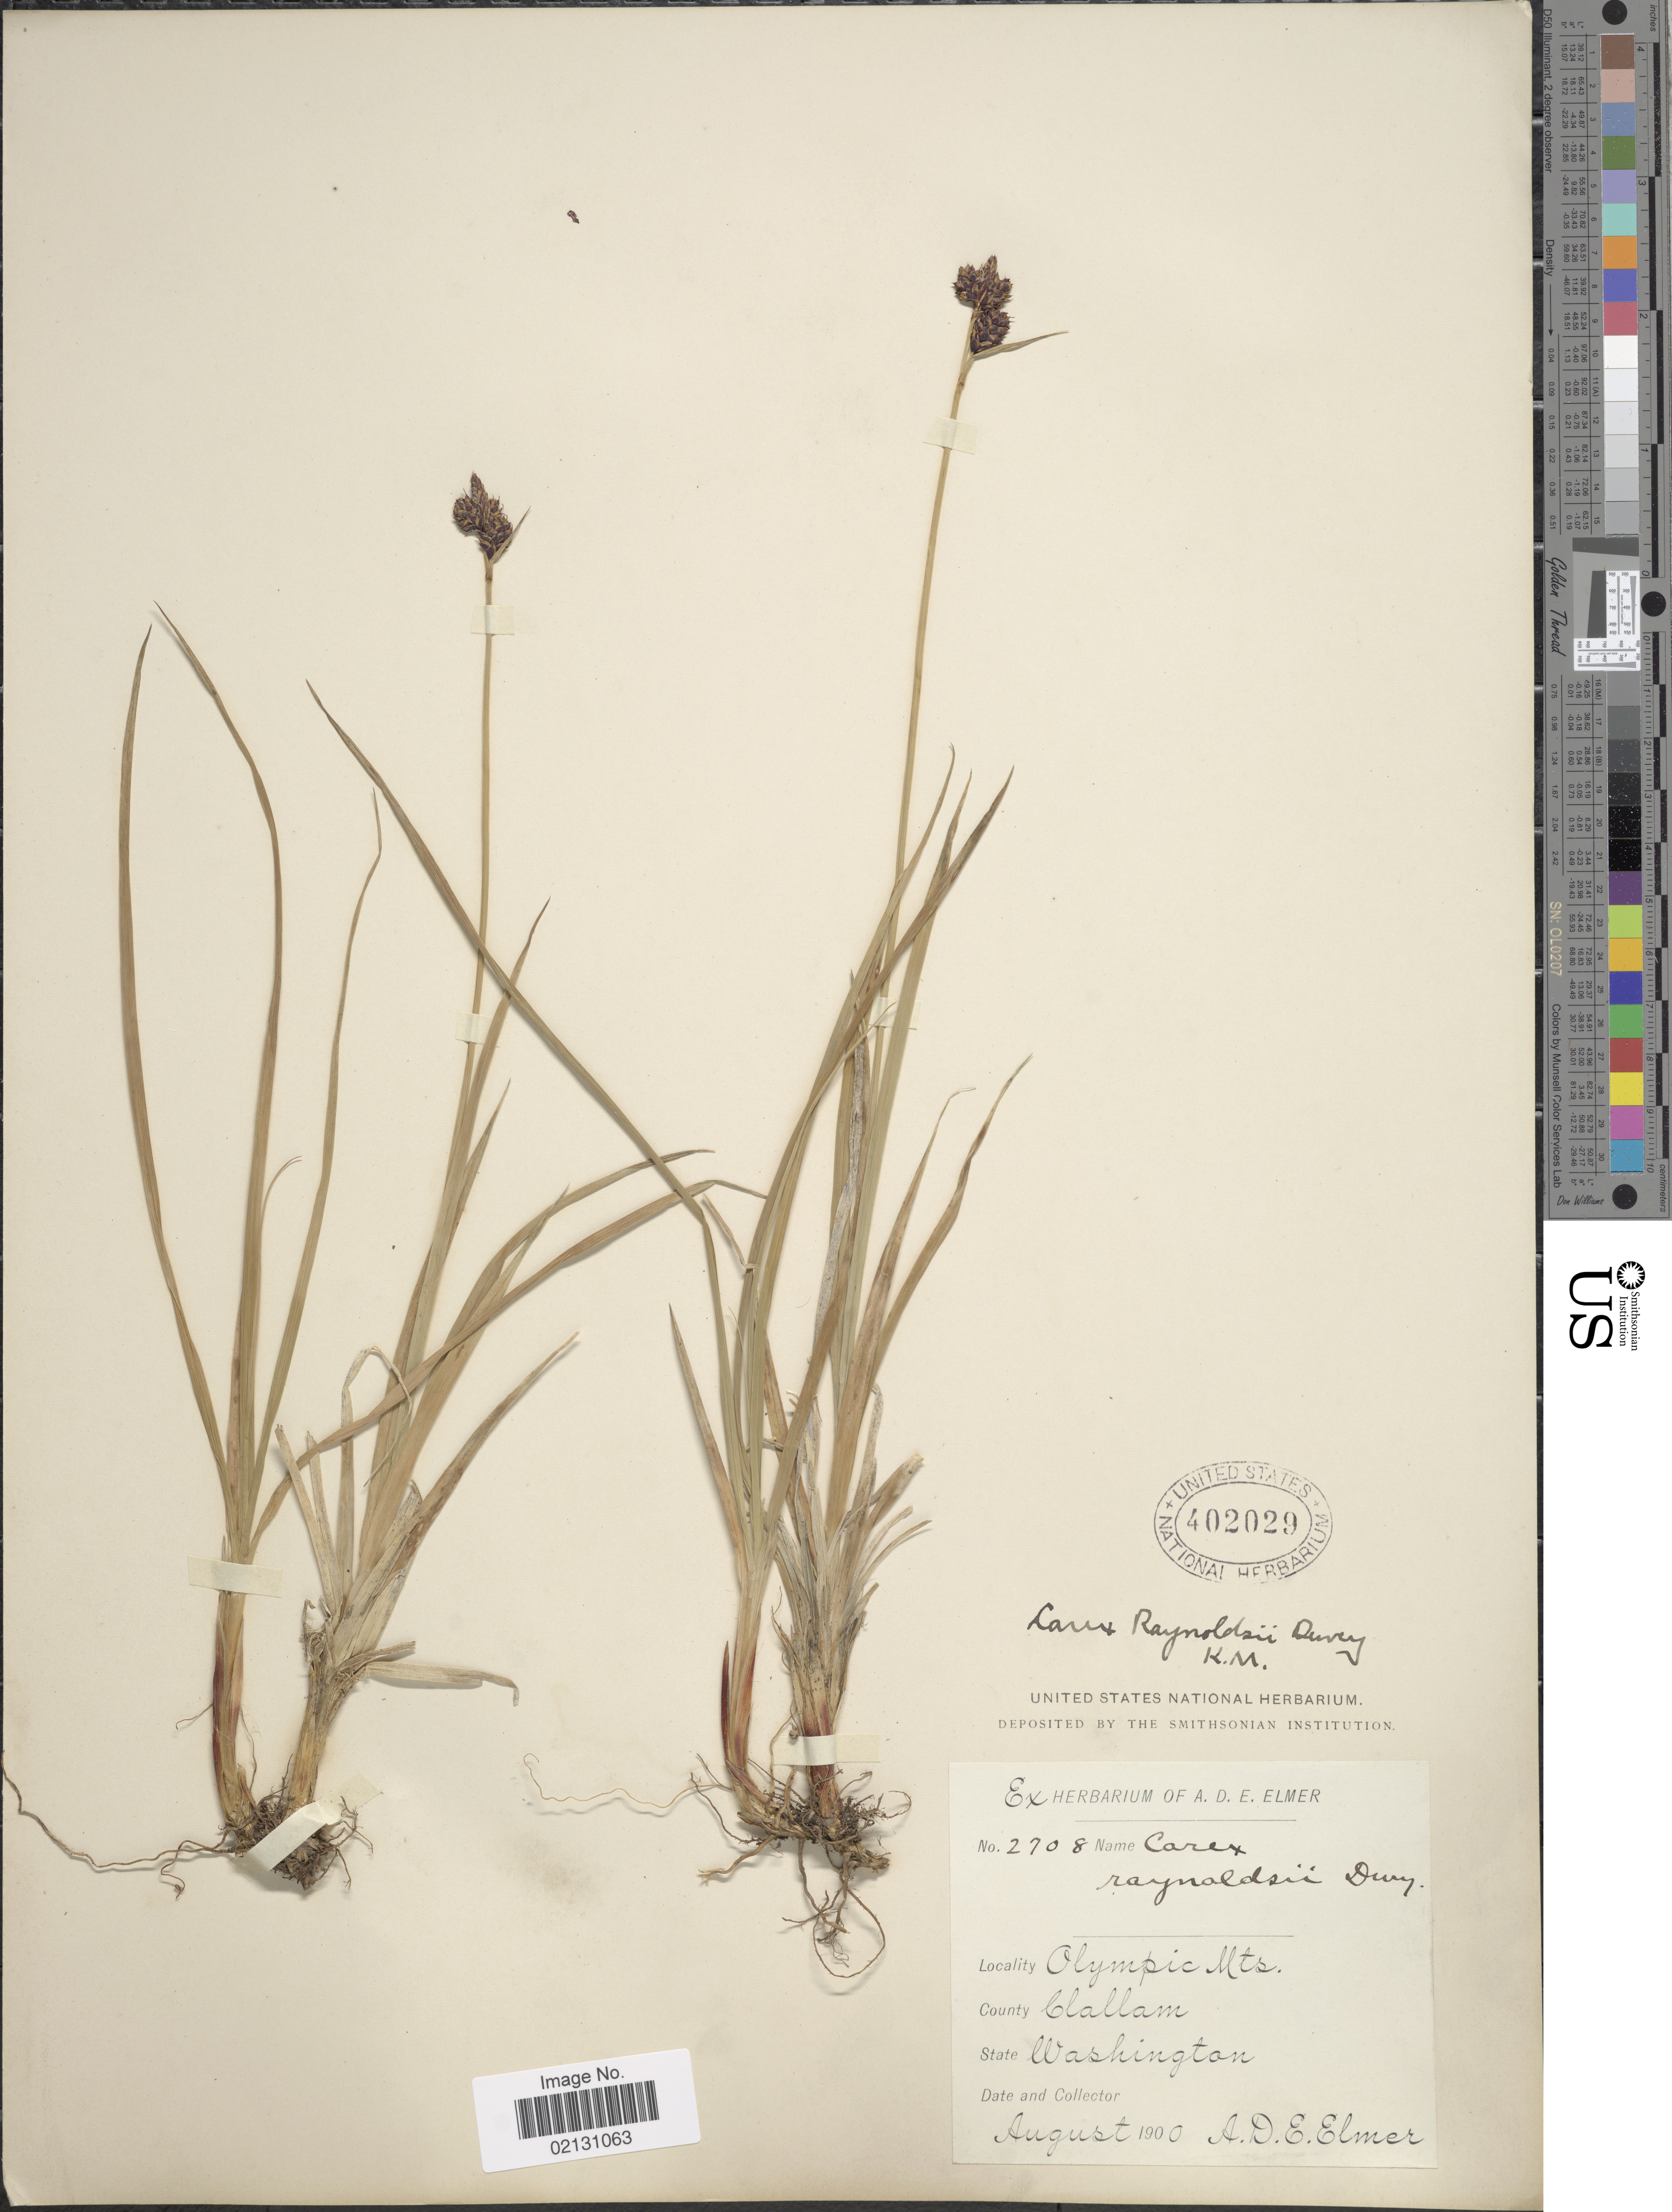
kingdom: Plantae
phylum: Tracheophyta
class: Liliopsida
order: Poales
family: Cyperaceae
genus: Carex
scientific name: Carex raynoldsii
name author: Dewey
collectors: A. D. E. Elmer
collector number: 2708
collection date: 1900-08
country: United States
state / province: Washington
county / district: Clallam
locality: Olypic Mts, County Clallam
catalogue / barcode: US 402029